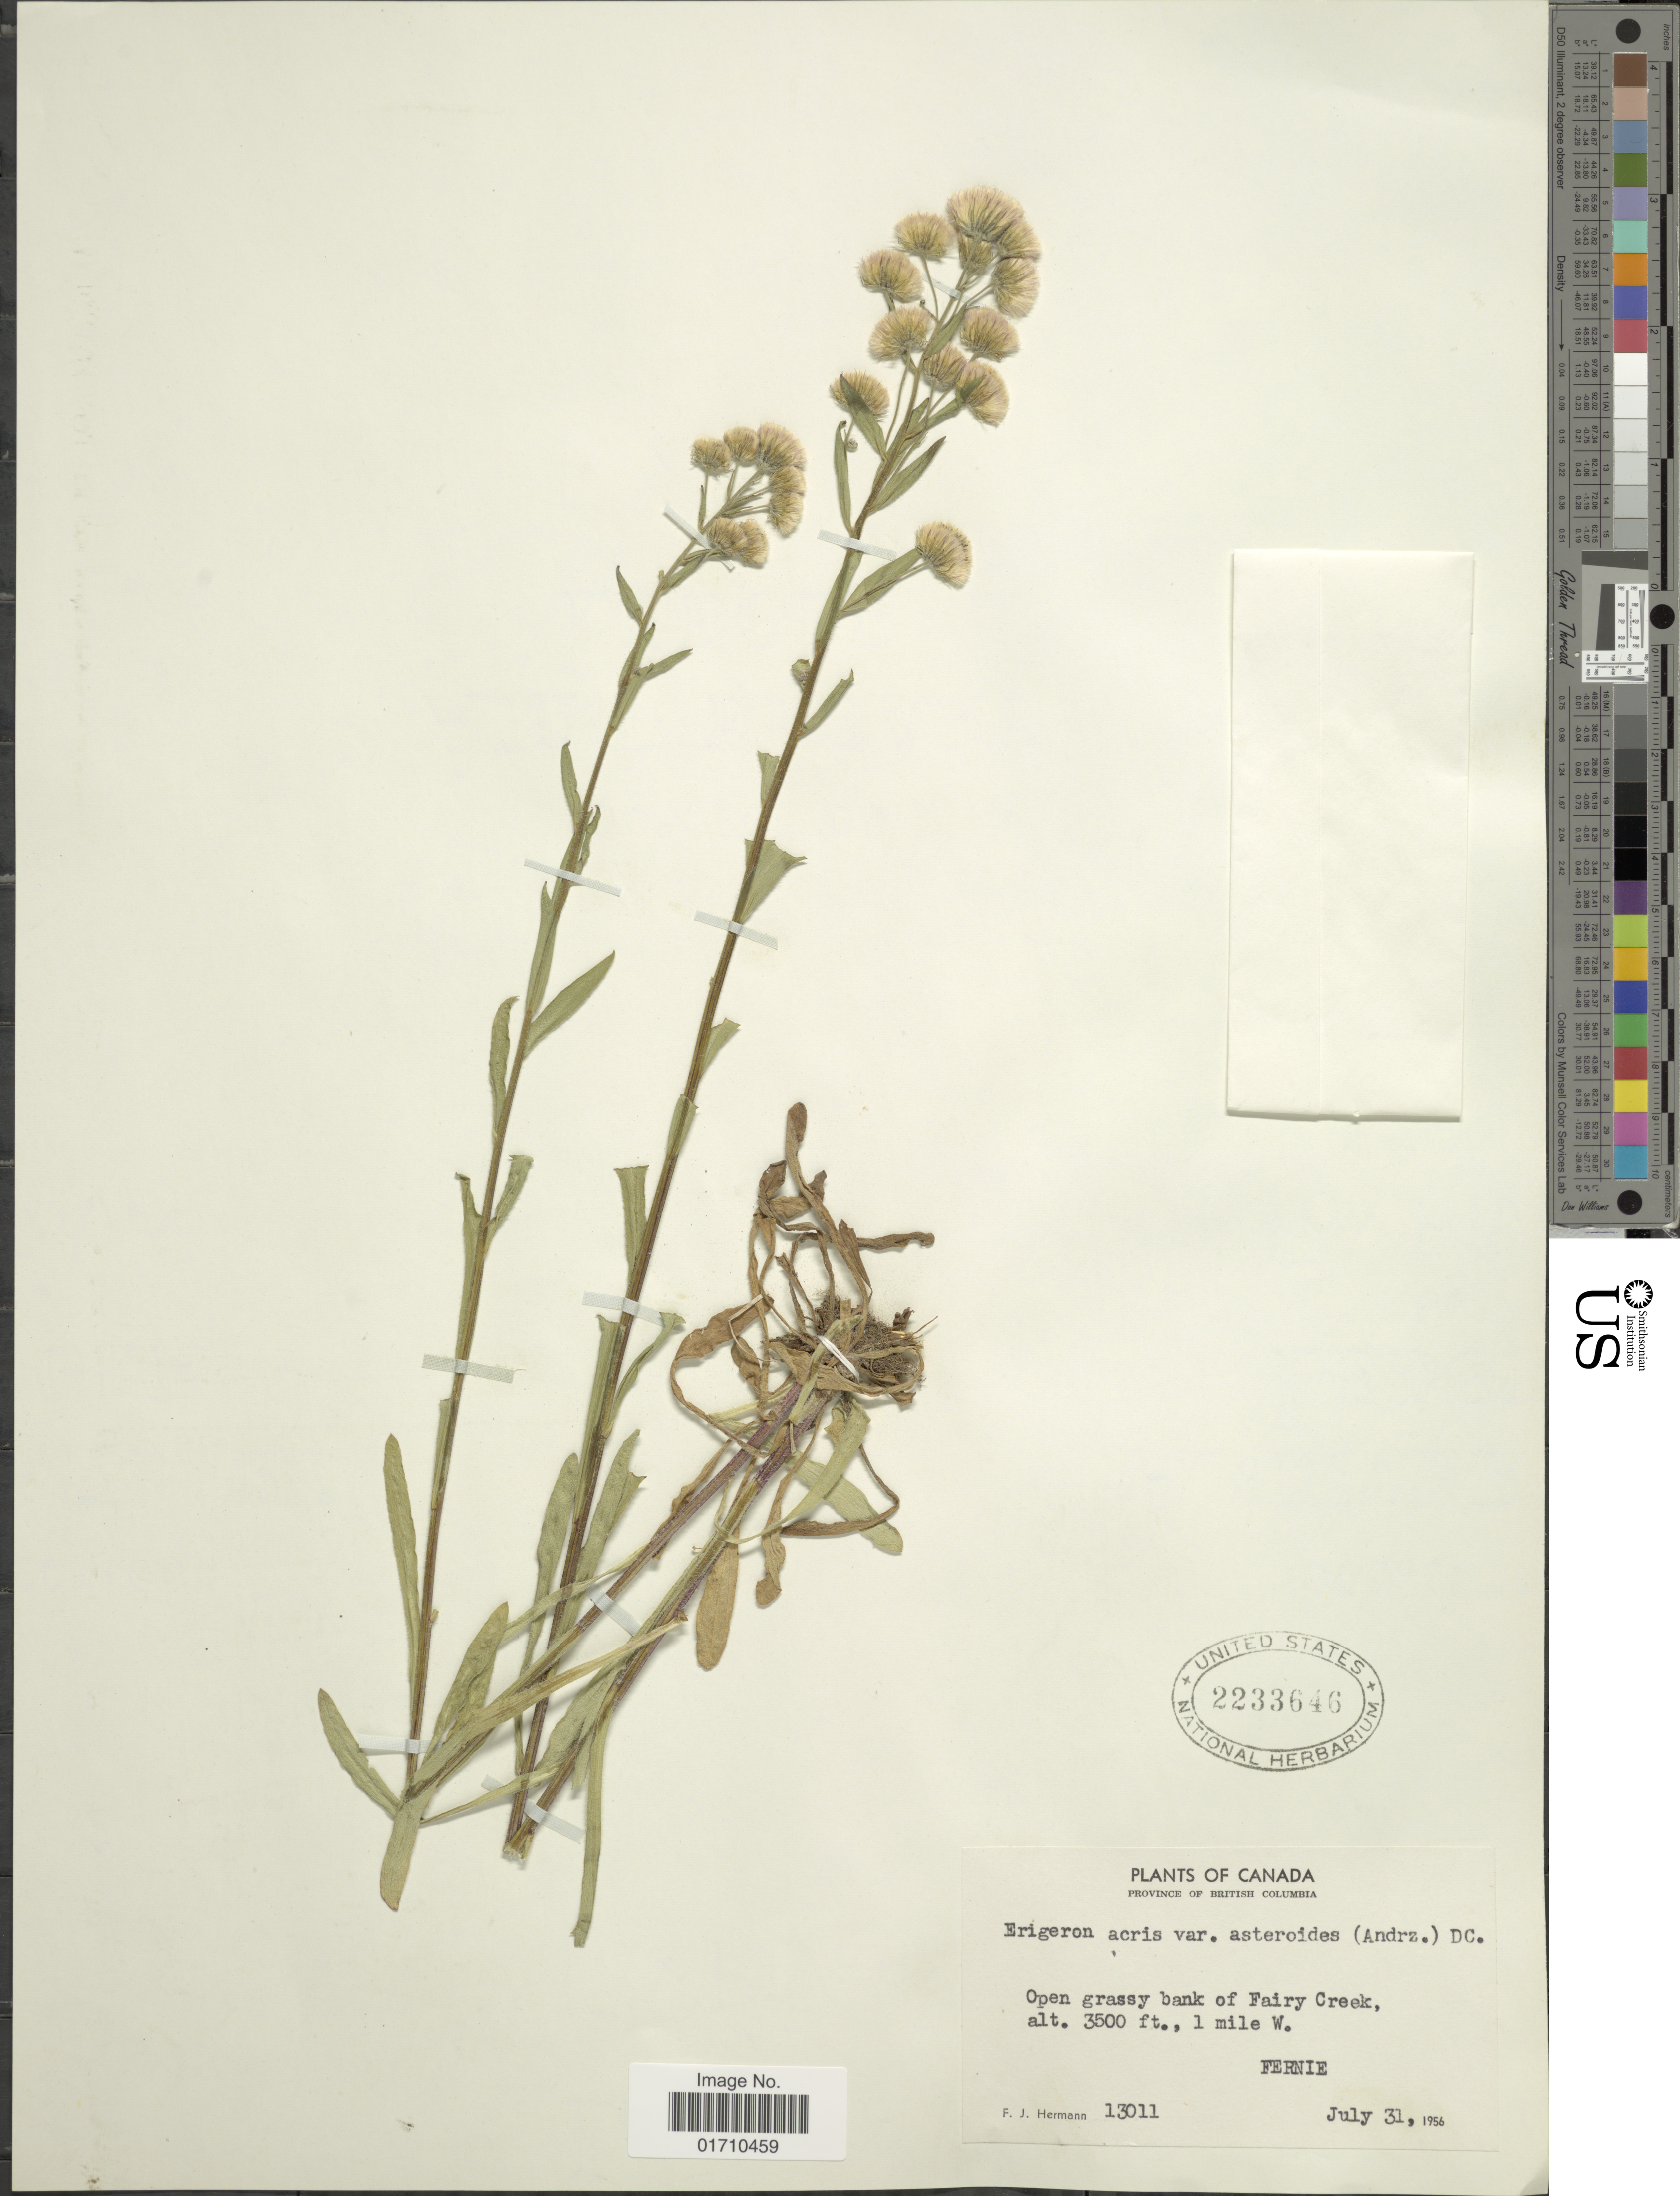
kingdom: Plantae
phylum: Tracheophyta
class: Magnoliopsida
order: Asterales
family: Asteraceae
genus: Erigeron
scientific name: Erigeron acris var. asteroides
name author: (Andrz.) DC.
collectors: F. J. Hermann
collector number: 13011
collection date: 1956-07-31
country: Canada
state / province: British Columbia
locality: Open grassy bank of Fairy Creek., 1 mile W. Fernie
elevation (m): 1067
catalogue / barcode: US 2233646